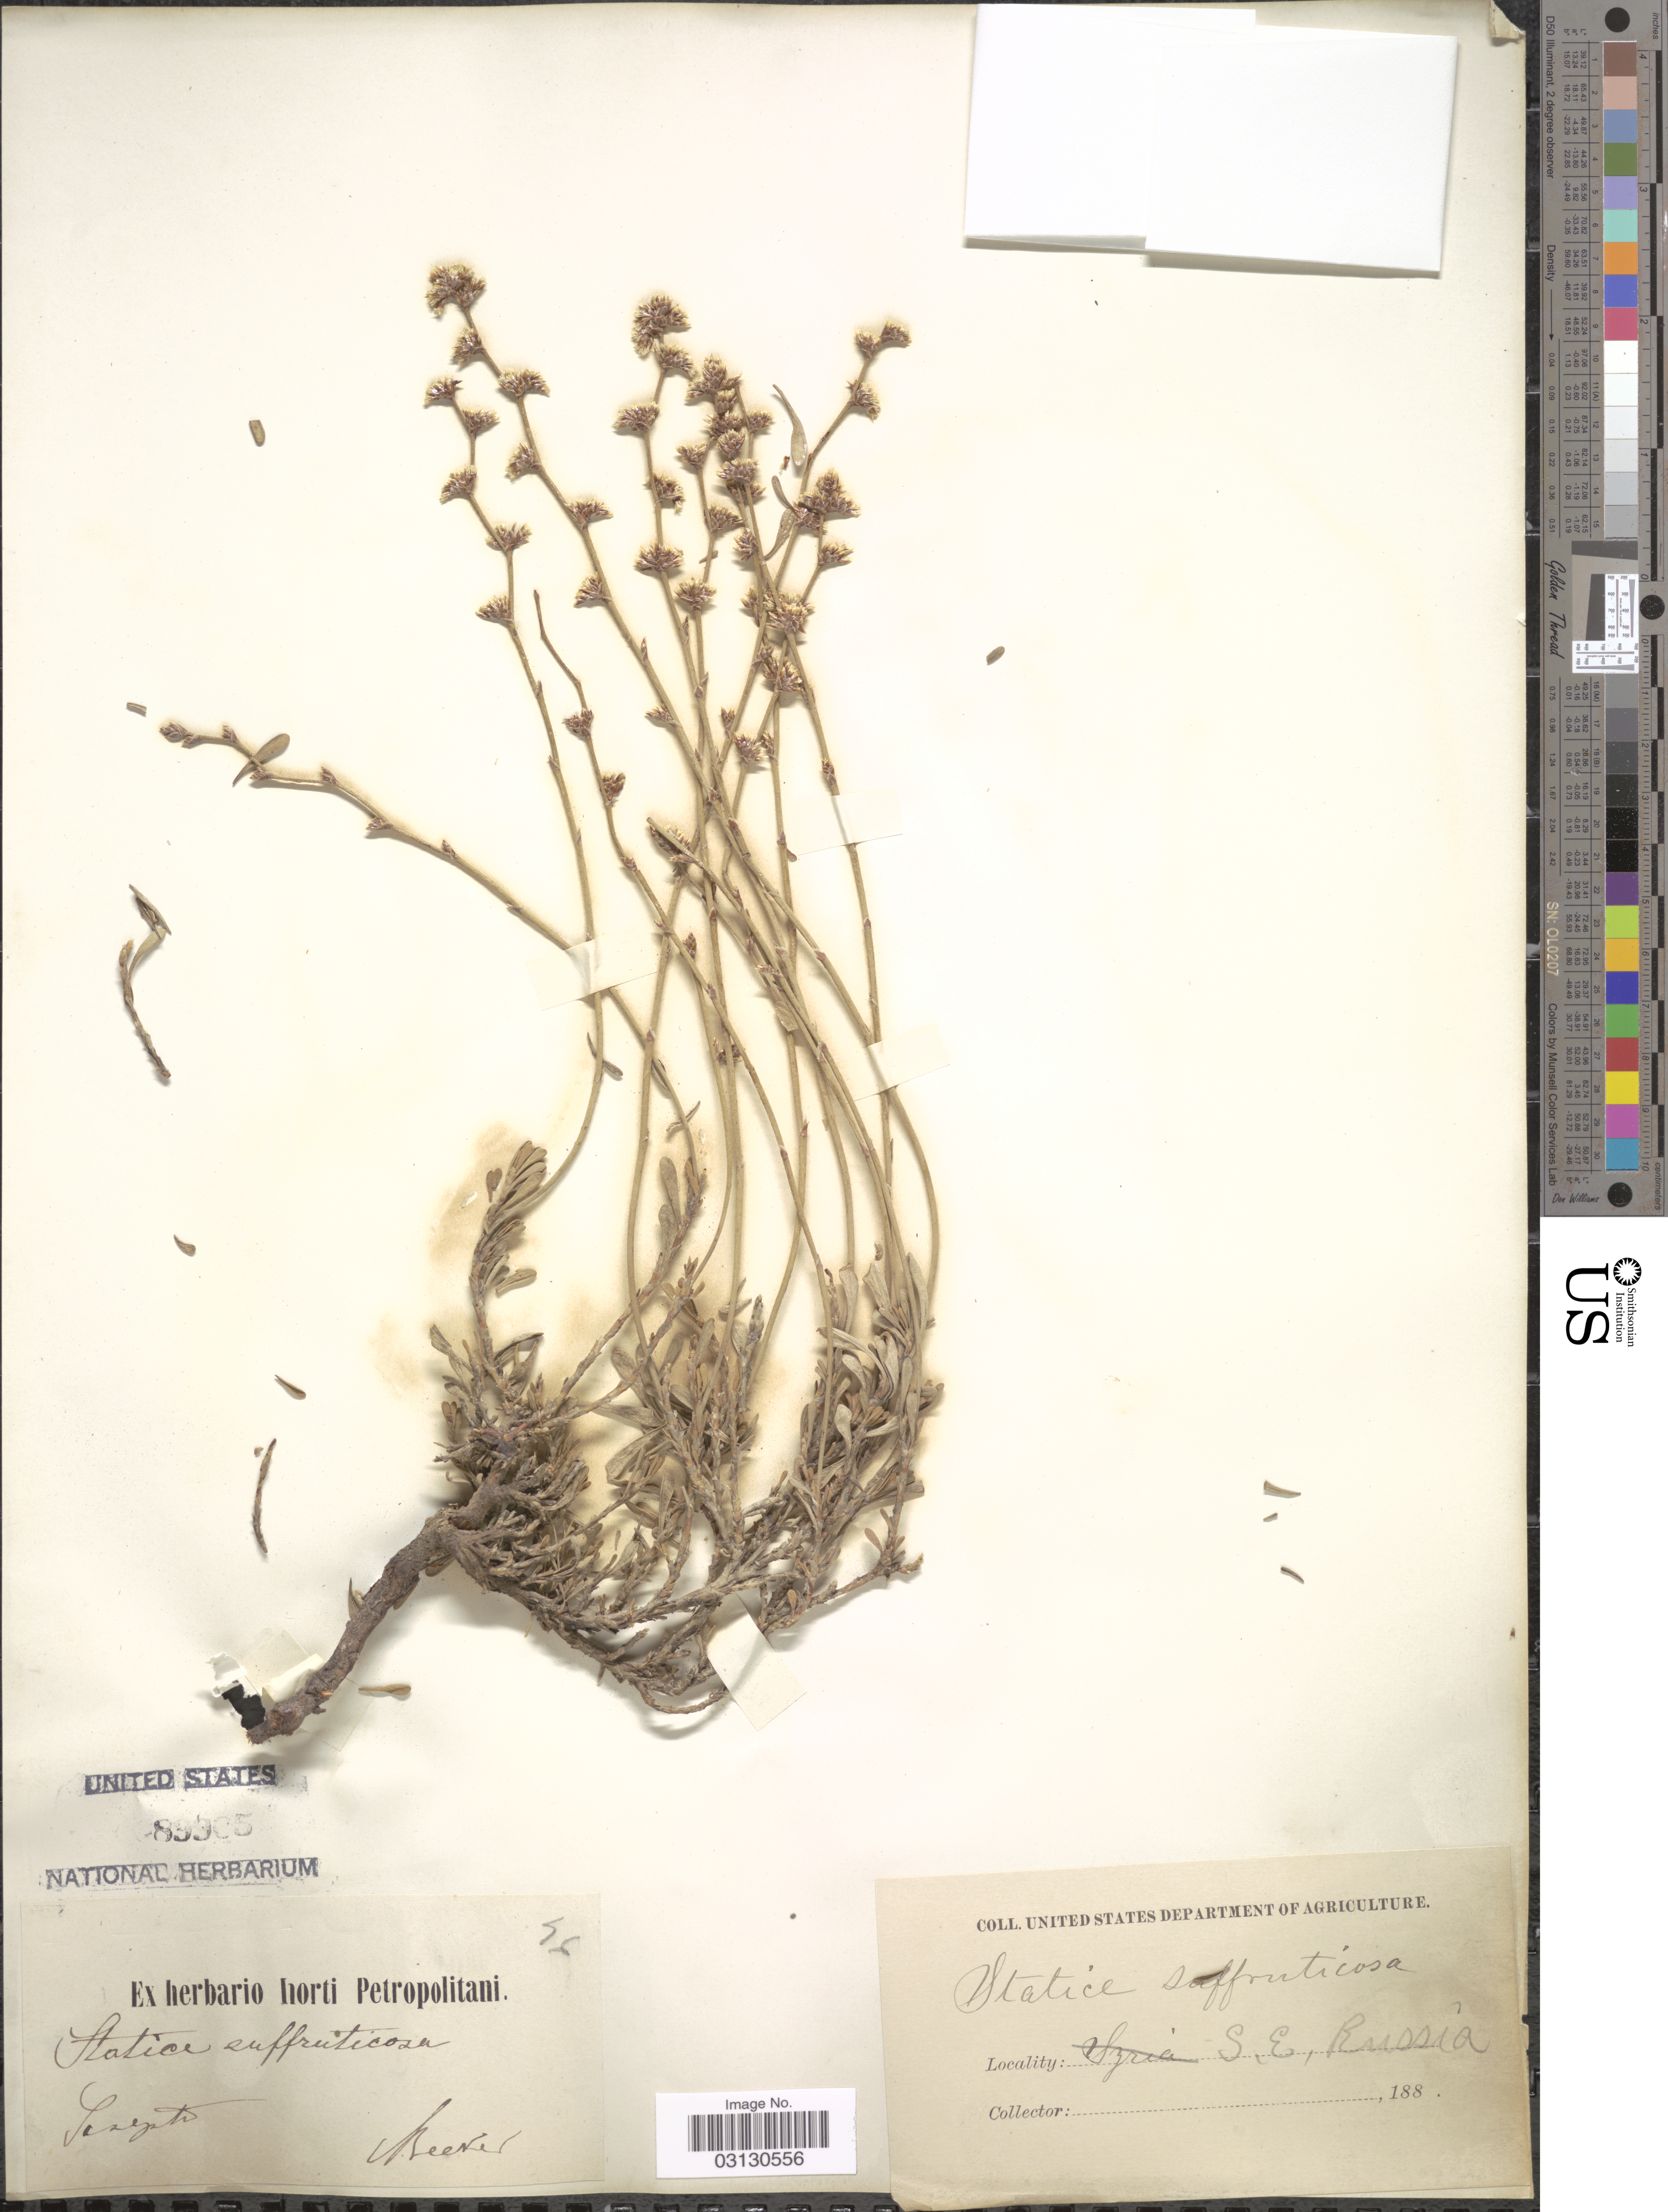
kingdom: Plantae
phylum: Tracheophyta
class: Magnoliopsida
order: Caryophyllales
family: Plumbaginaceae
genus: Limonium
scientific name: Limonium suffruticosum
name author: (L.) Kuntze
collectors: -. Becker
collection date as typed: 188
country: Russian Federation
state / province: Volgograd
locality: Sarepta. S.E. Russia.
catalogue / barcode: US 89905